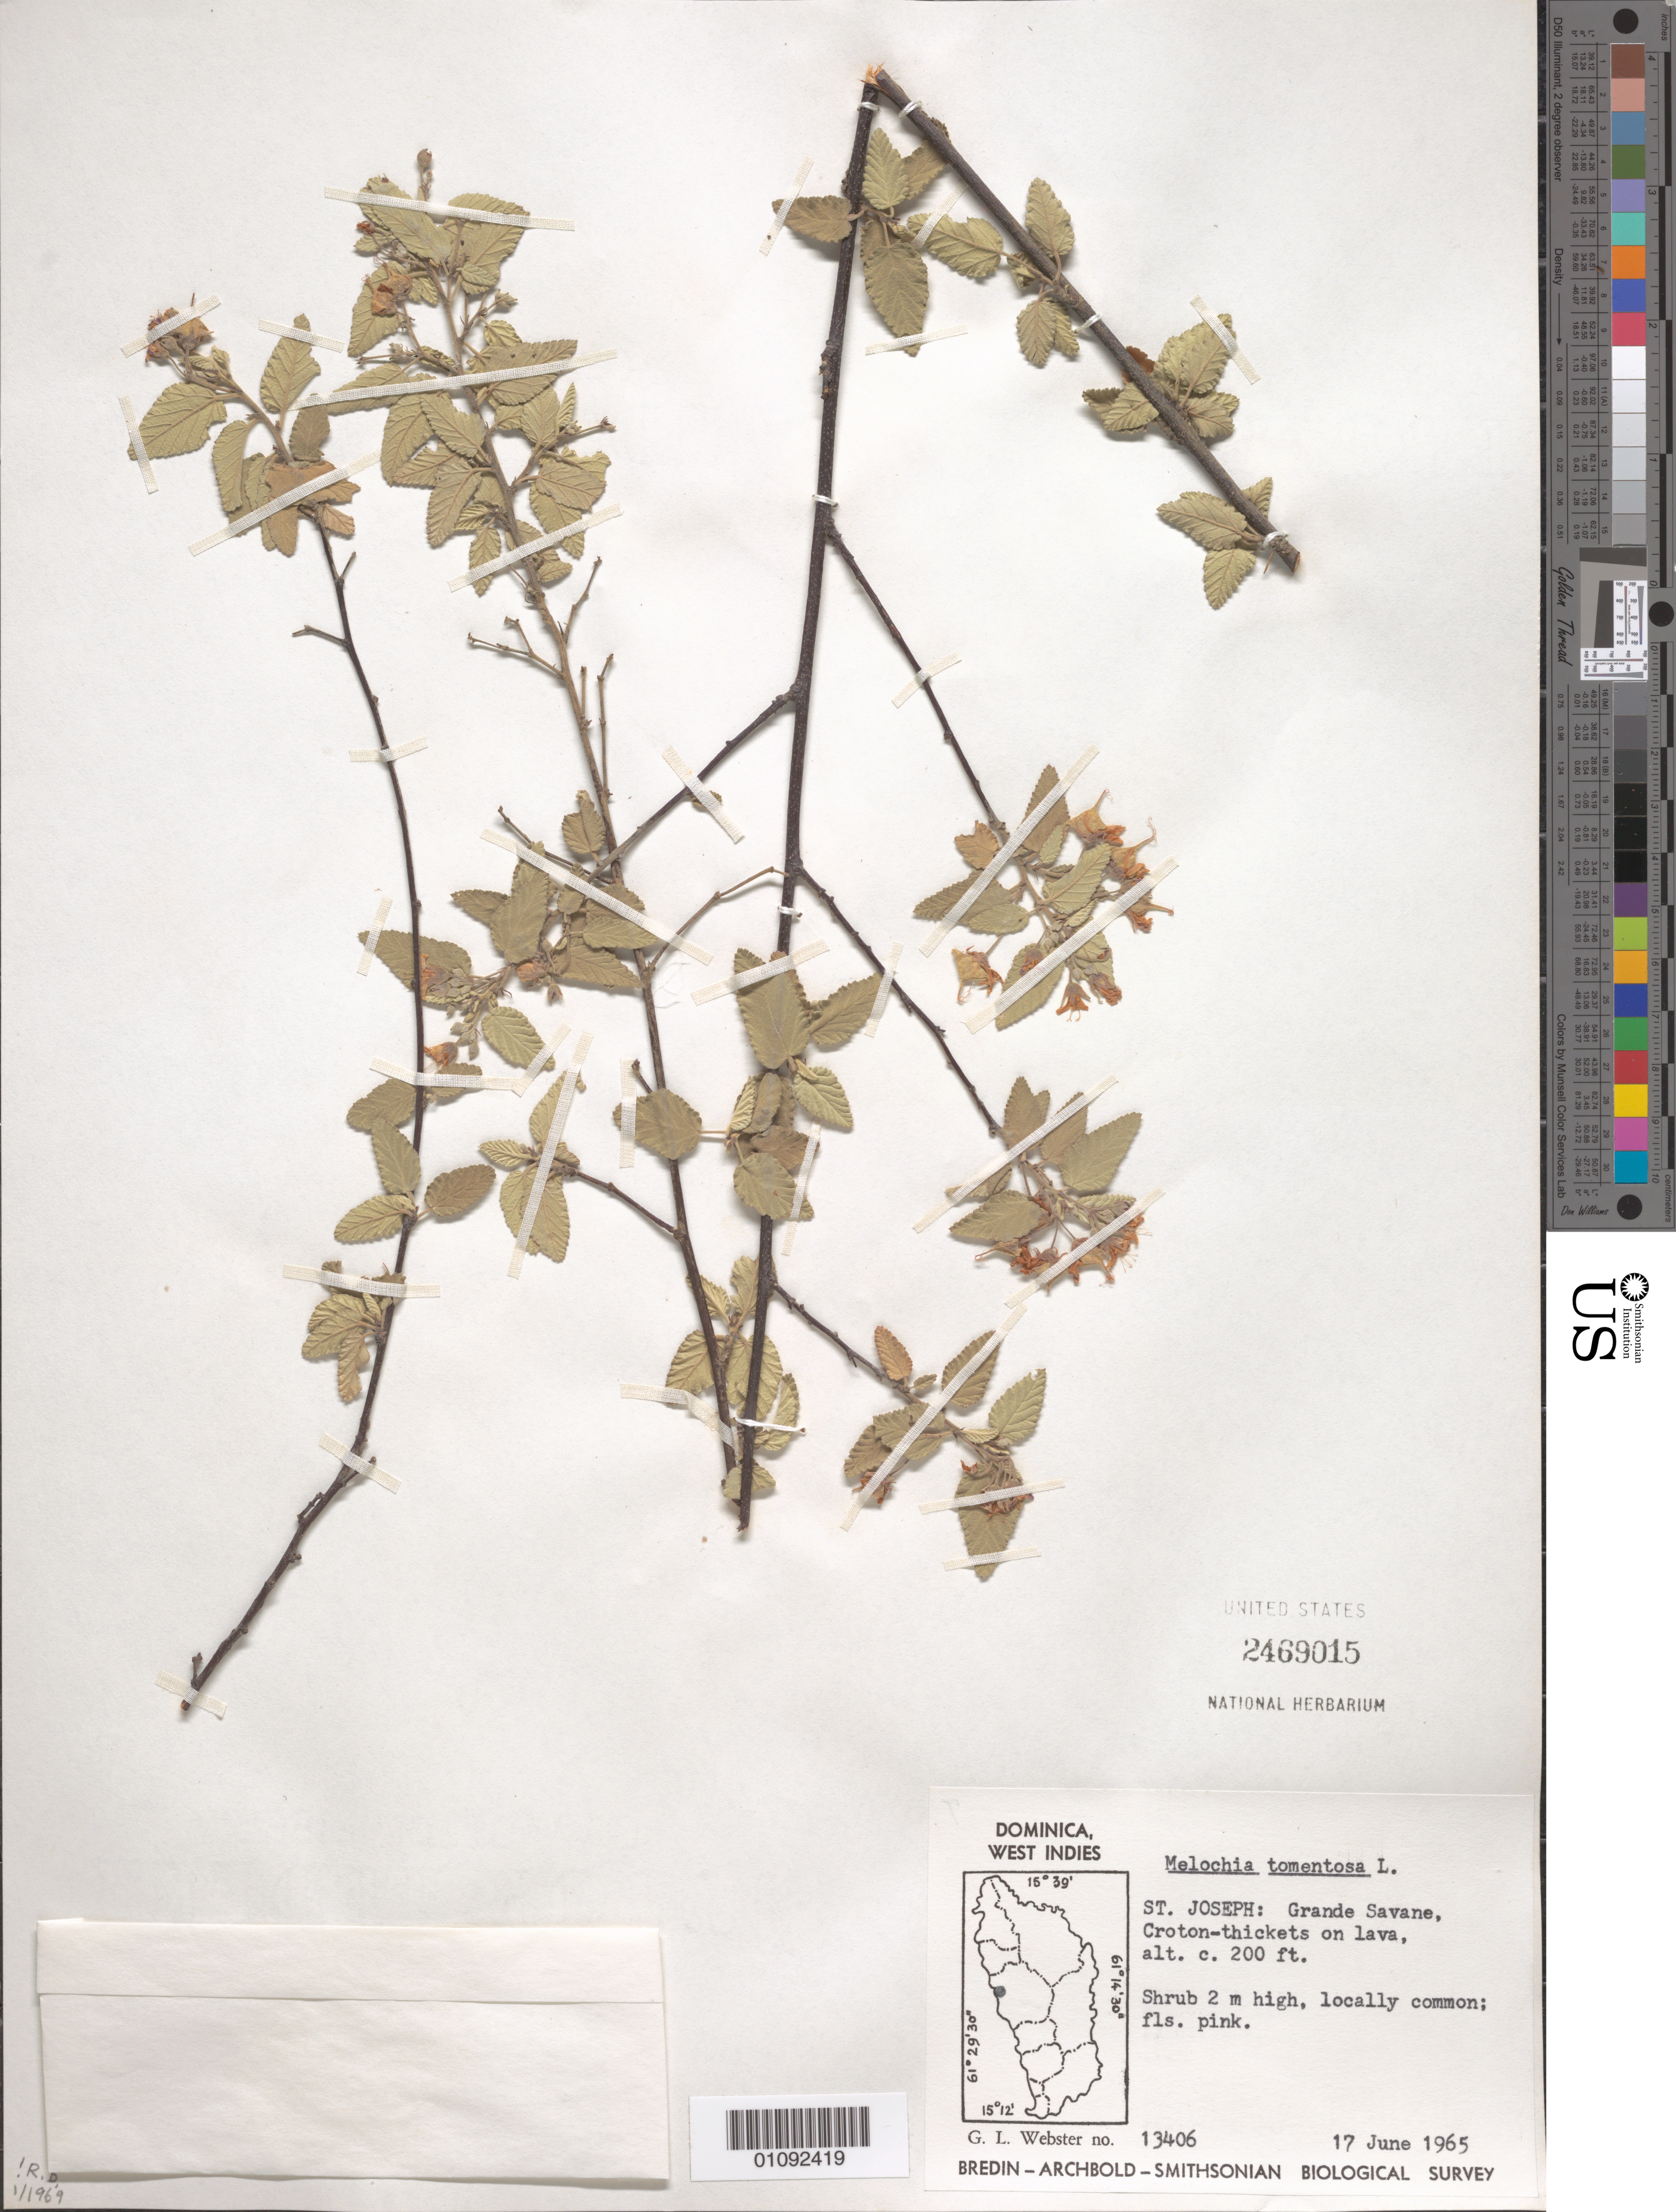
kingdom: Plantae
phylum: Tracheophyta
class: Magnoliopsida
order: Malvales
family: Malvaceae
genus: Melochia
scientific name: Melochia tomentosa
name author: L.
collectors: G. L. Webster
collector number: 13406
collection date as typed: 17 Jun 1965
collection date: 1965-06-17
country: Dominica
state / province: St. Joseph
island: Dominica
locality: Grande Savane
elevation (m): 61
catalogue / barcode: US 2469015